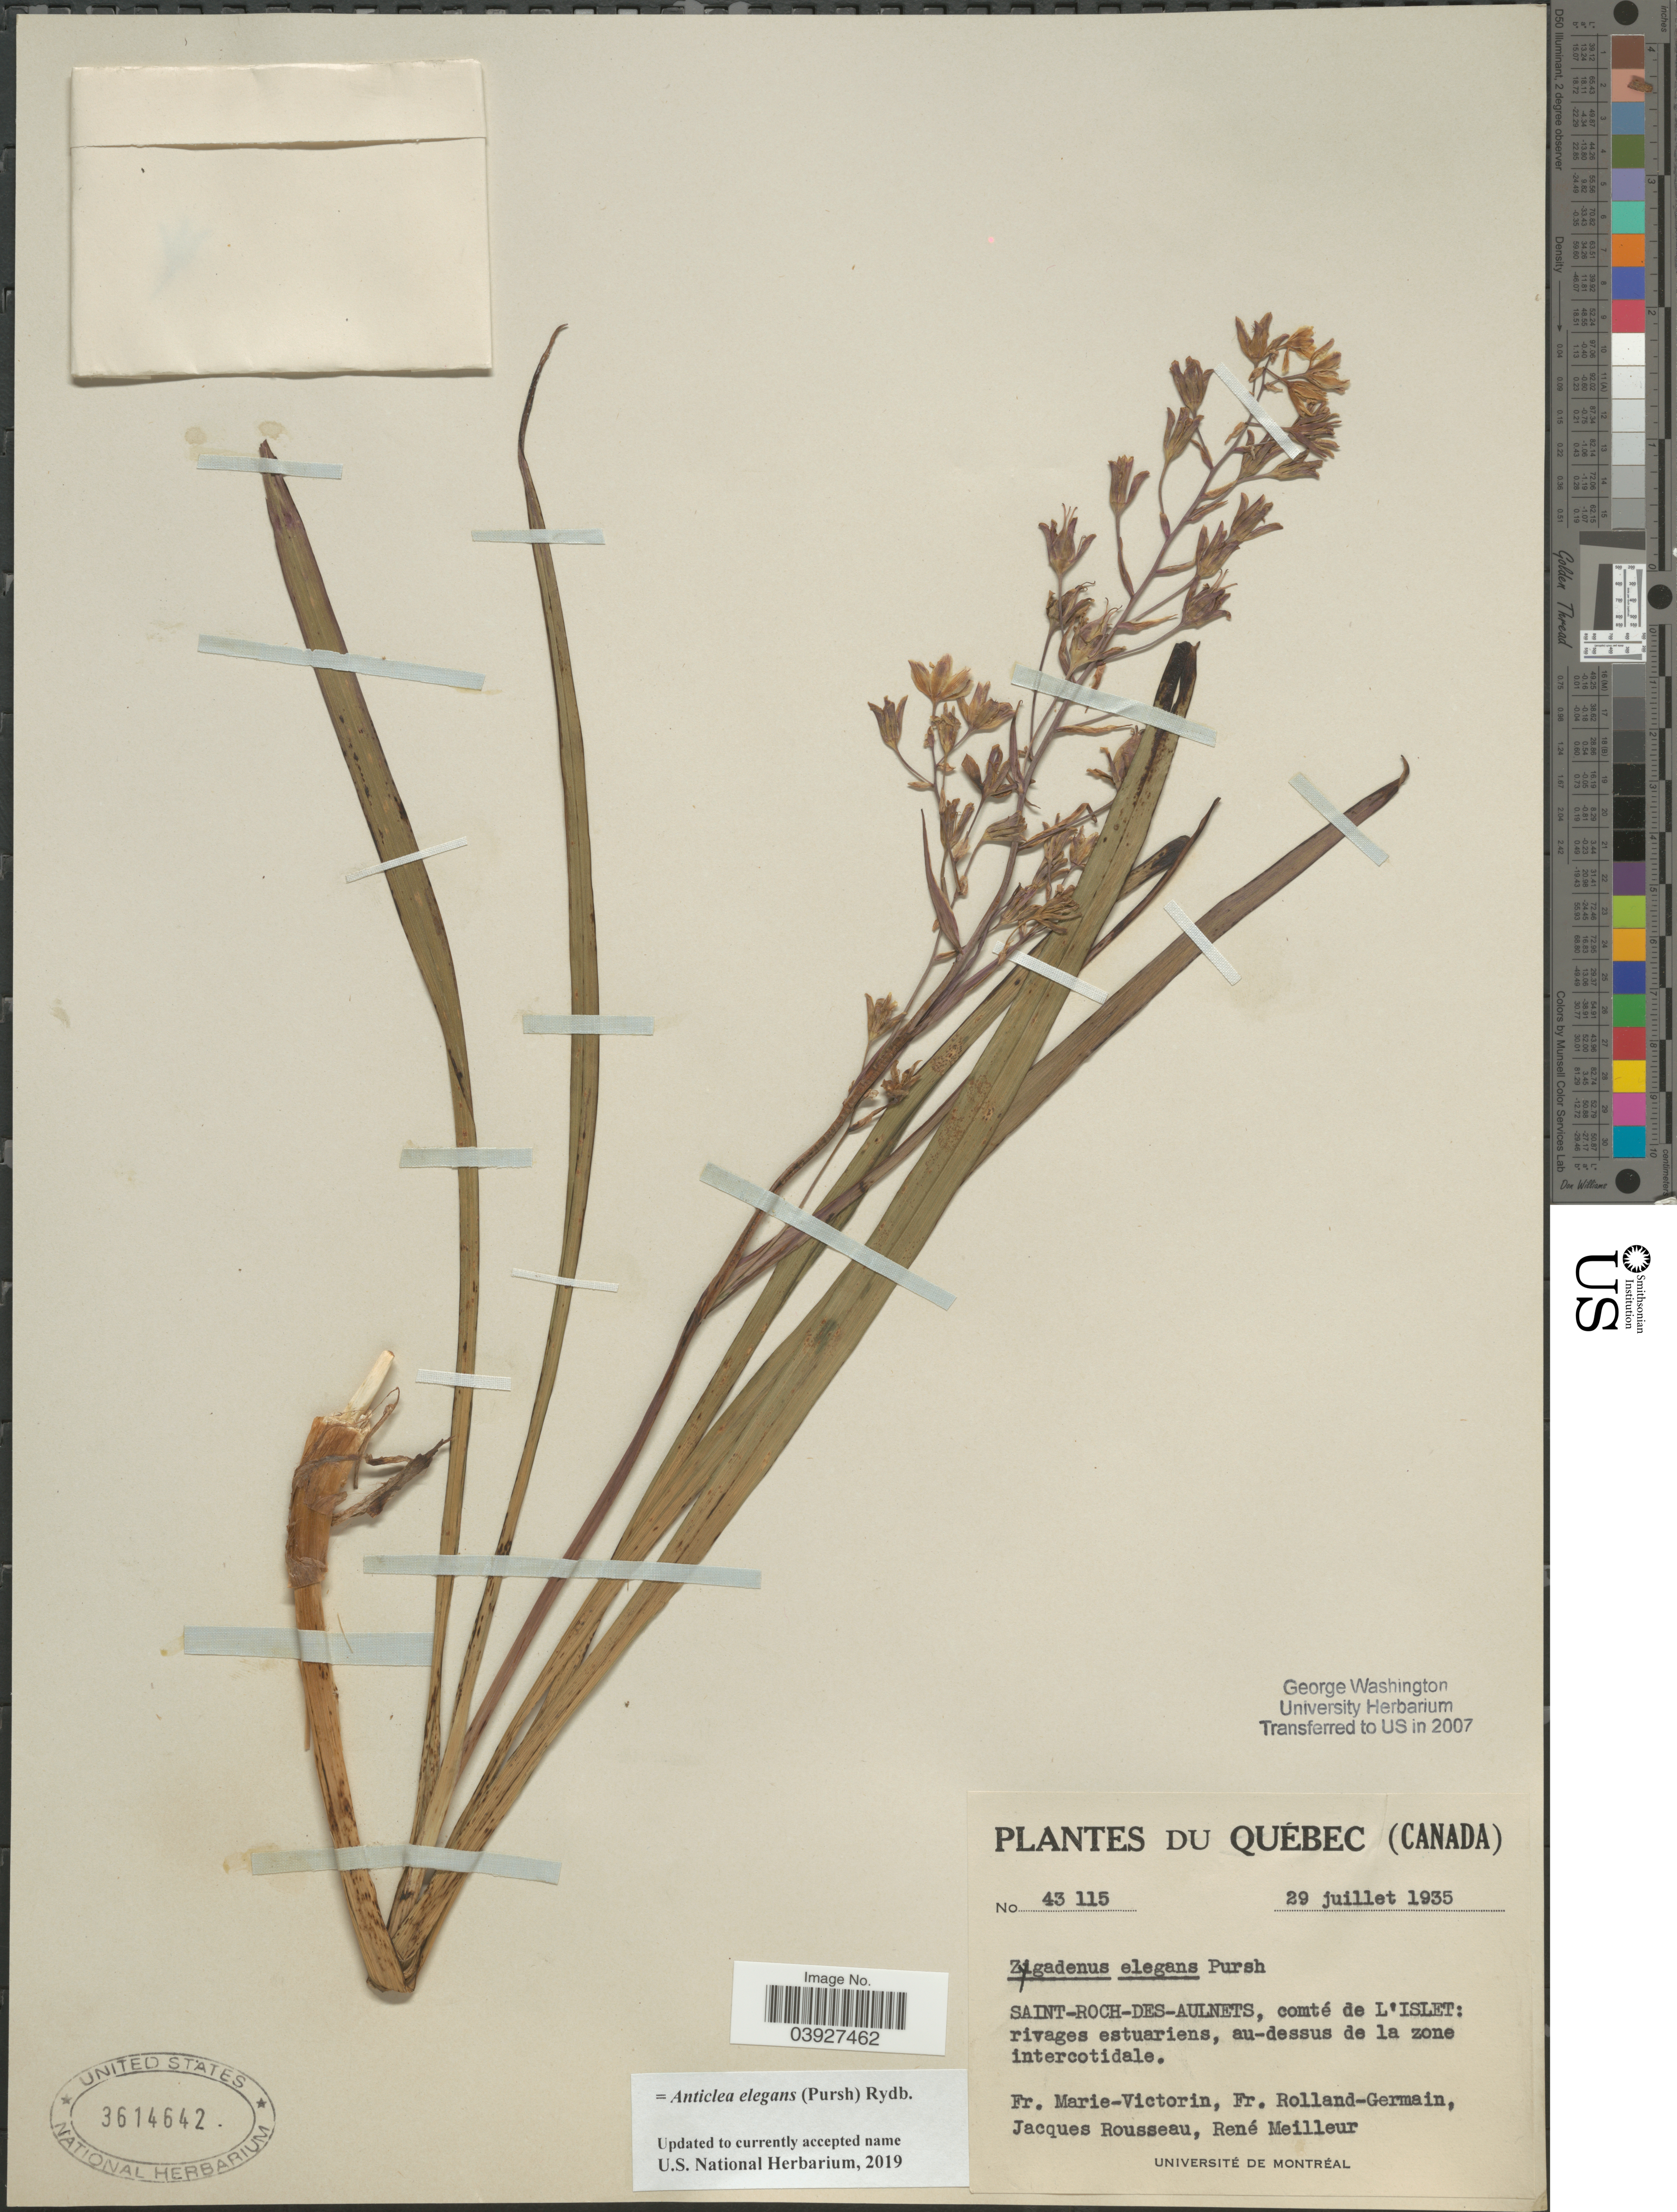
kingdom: Plantae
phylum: Tracheophyta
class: Liliopsida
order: Liliales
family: Melanthiaceae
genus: Anticlea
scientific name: Anticlea elegans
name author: (Pursh) Rydb.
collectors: F. Marie-Victorin, Rolland-Germain, J. Rousseau & R. Meilleur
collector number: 43115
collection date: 1935-07-29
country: Canada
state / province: Quebec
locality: Saint-Roch-Des-Aulnets, comté de L'Islet: rivages estuariens, au-dessus de la zone intercotidale.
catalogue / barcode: US 3614642